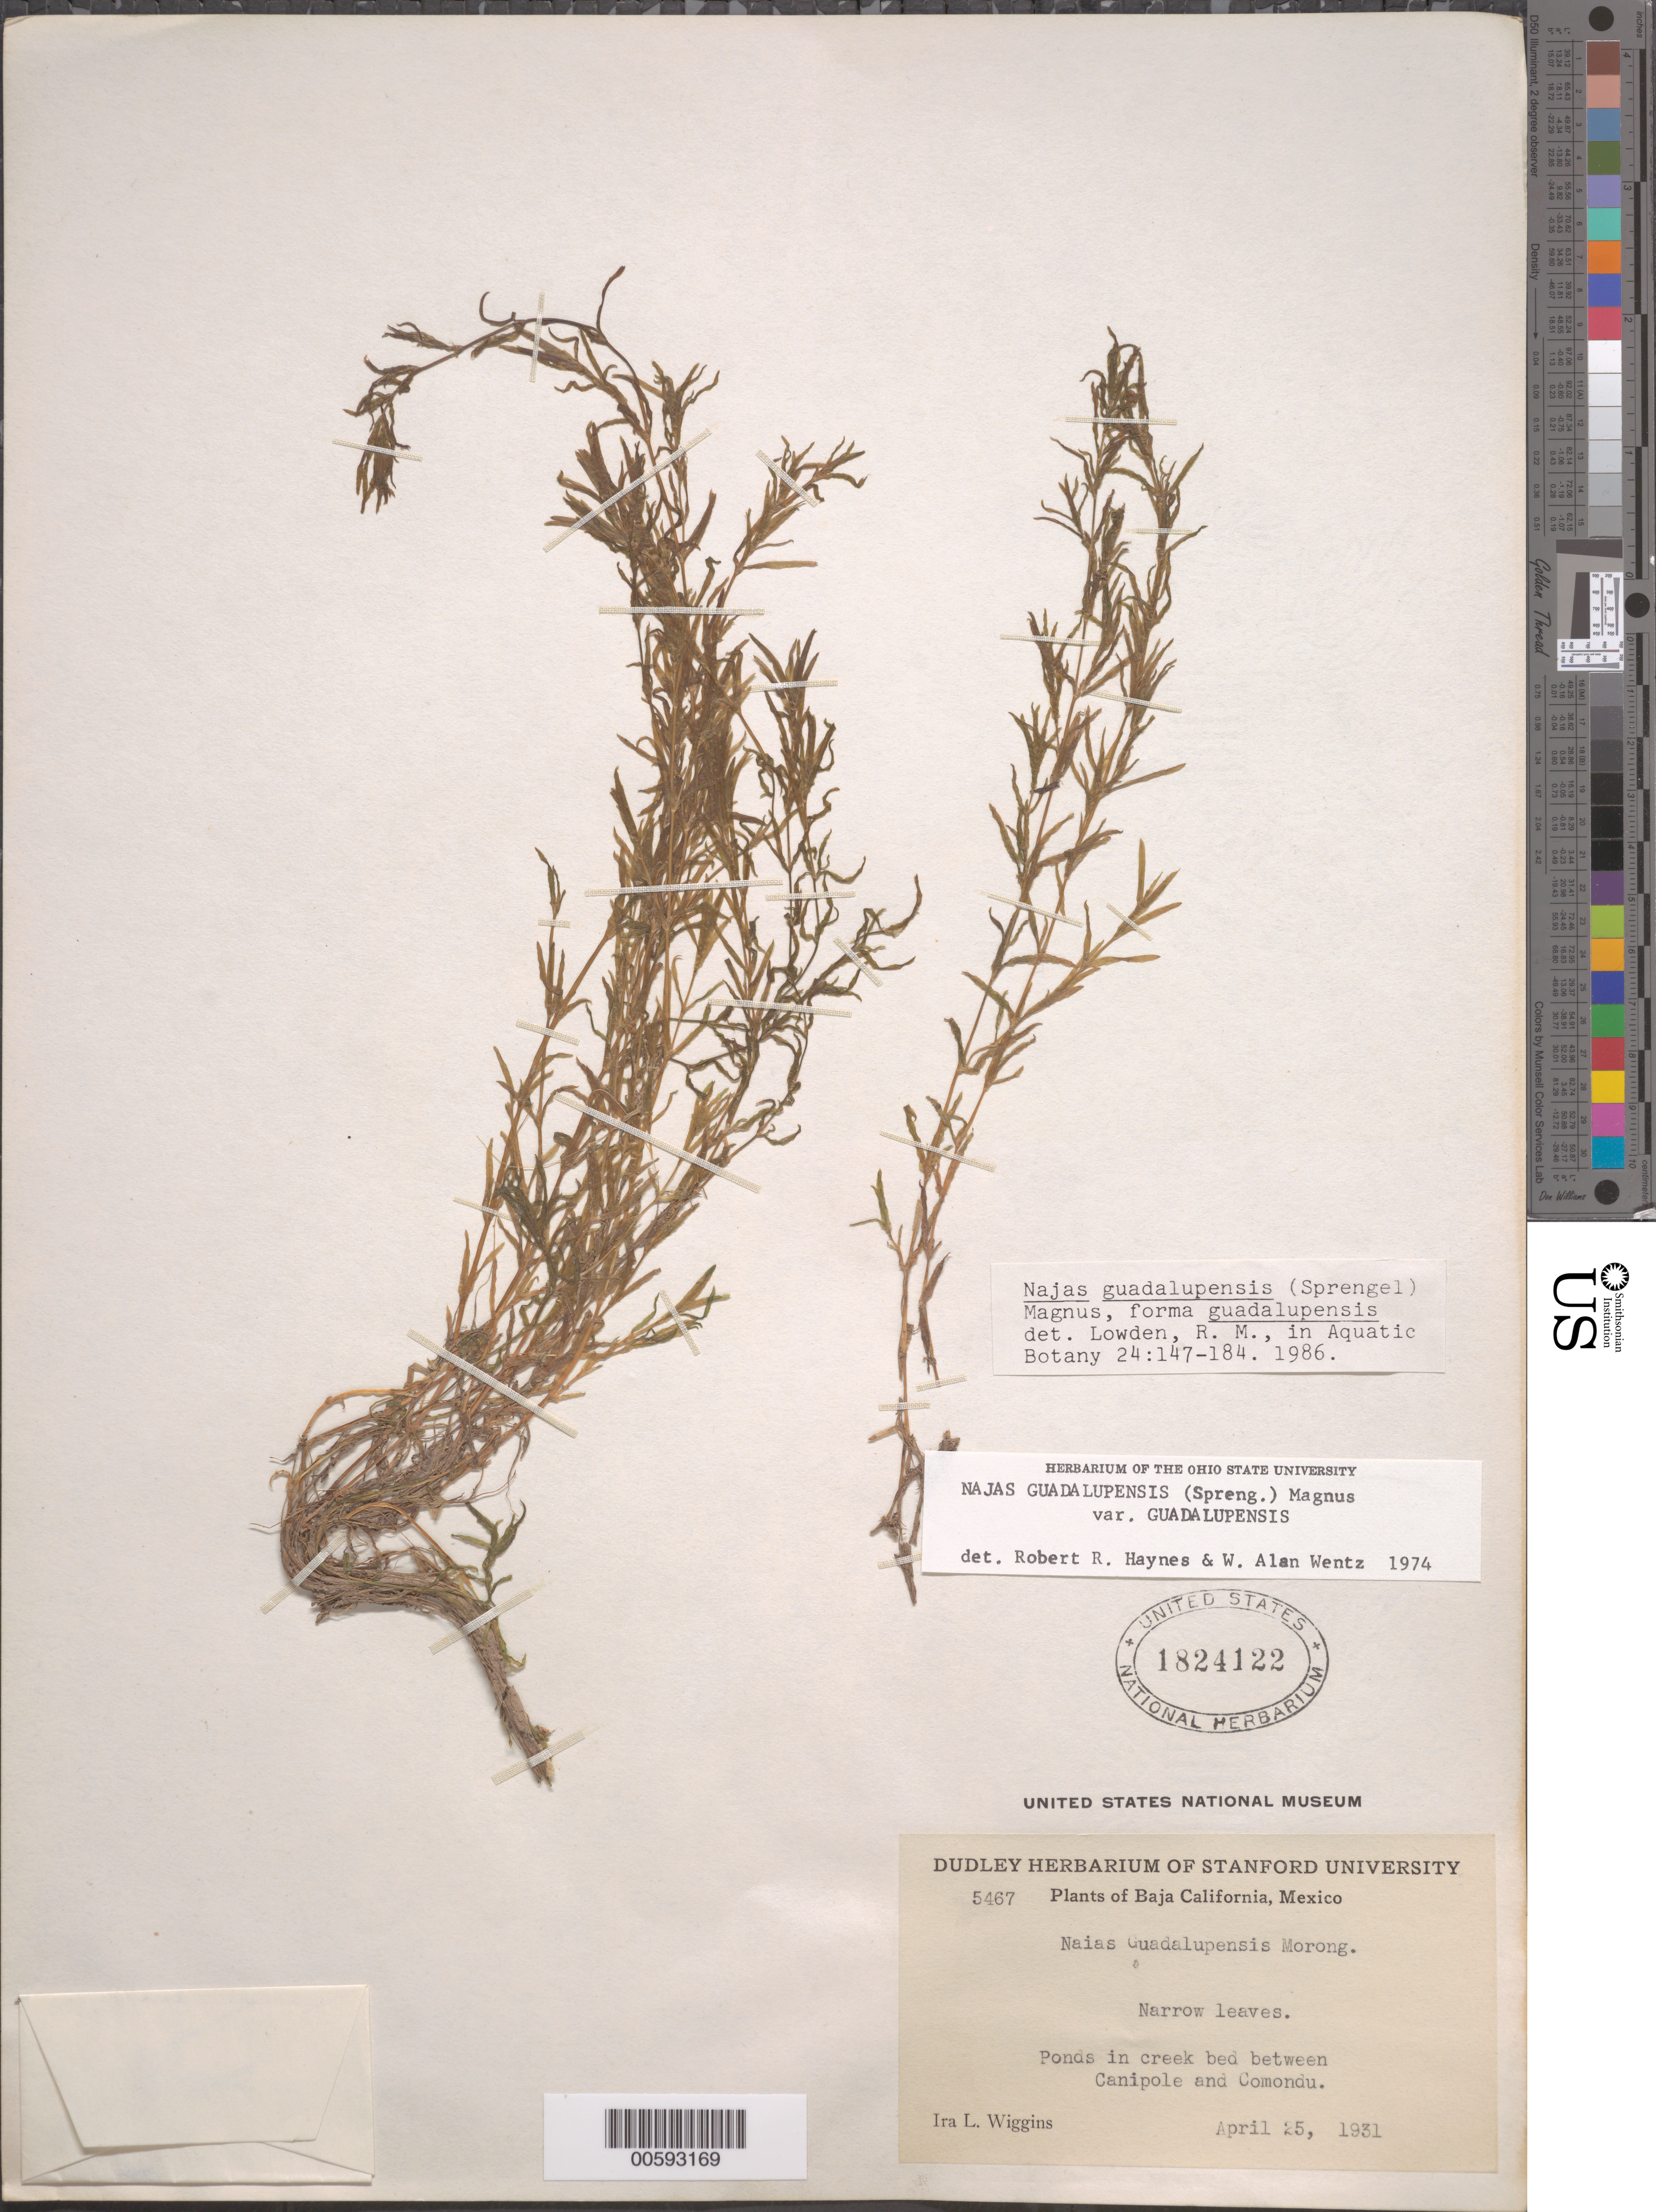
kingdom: Plantae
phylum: Tracheophyta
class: Liliopsida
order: Alismatales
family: Hydrocharitaceae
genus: Najas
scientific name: Najas guadalupensis var. guadalupensis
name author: (Spreng.) Magnus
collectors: I. L. Wiggins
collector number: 5467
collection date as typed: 25 Apr 1931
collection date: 1931-04-25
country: Mexico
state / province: Baja California Sur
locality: Between Canipole and Comondu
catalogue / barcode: US 1824122